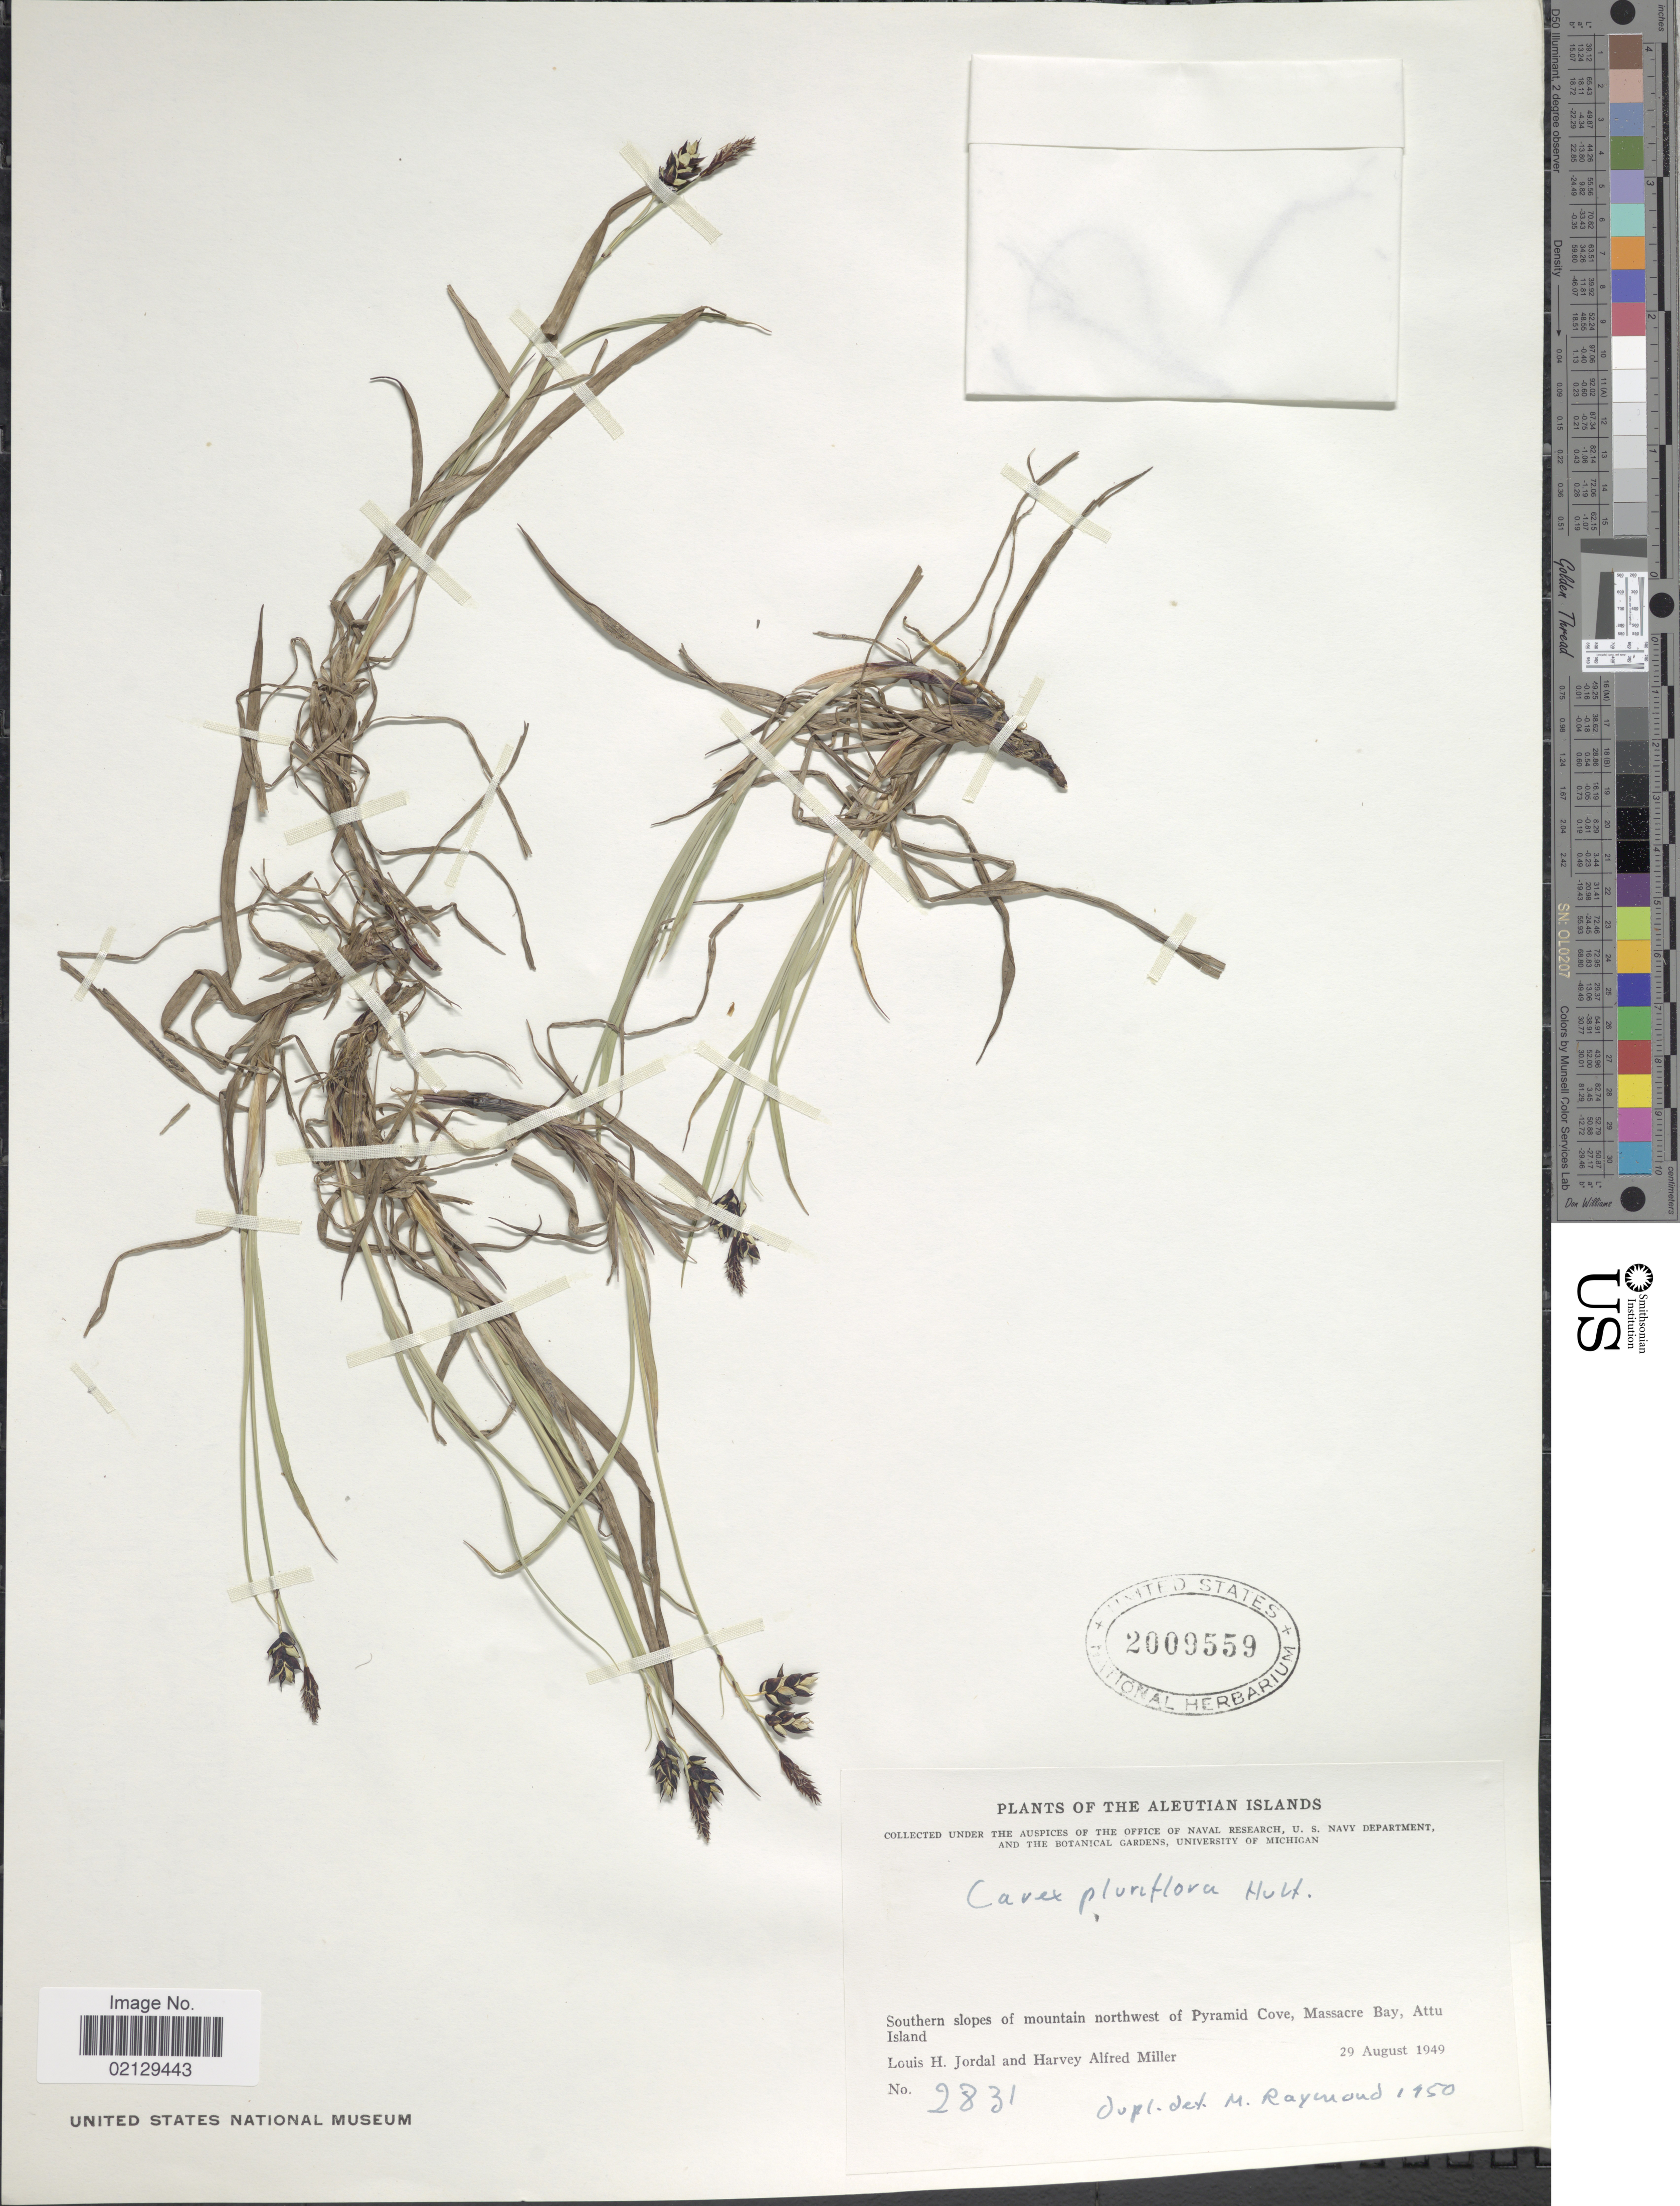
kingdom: Plantae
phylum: Tracheophyta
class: Liliopsida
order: Poales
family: Cyperaceae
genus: Carex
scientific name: Carex pluriflora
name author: Hultén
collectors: L. Jordal & H. A. Miller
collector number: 2831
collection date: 1949-08-29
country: United States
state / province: Alaska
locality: The Aleutian Islands, Southern slopes of Mountain northwest of Pyramid Cove, Massacre Bay, Attu Island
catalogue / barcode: US 2009559